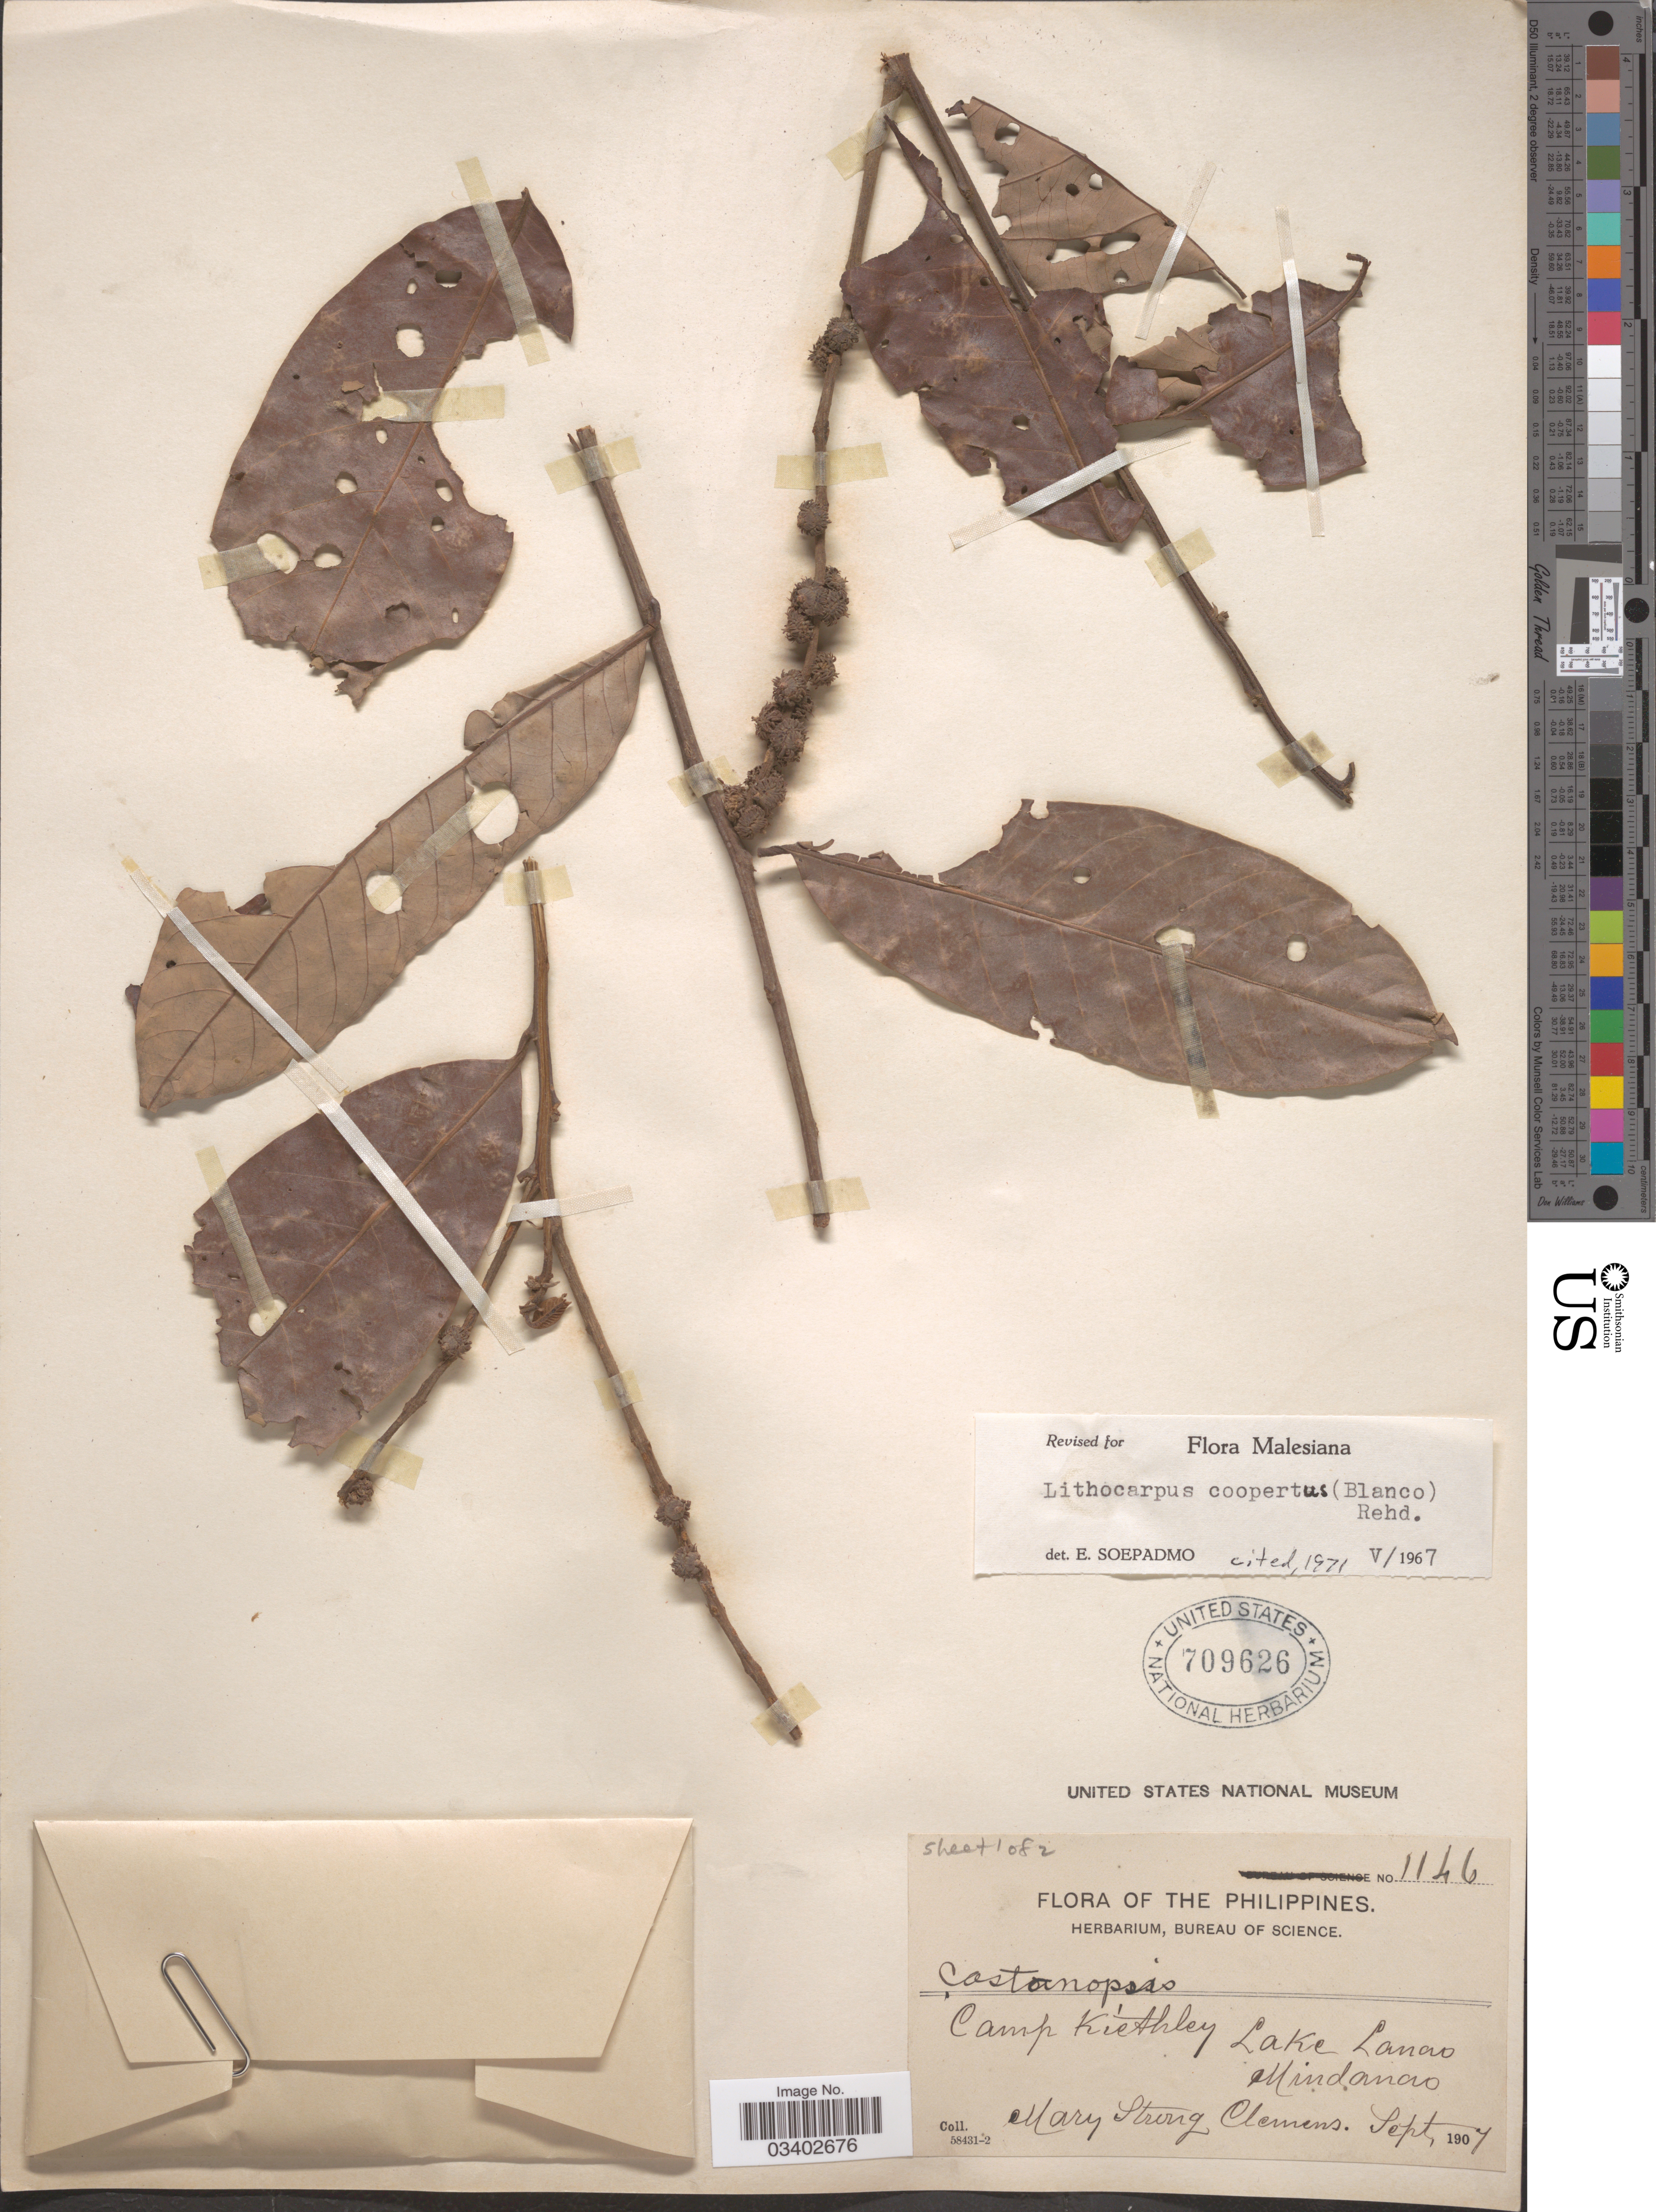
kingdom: Plantae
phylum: Tracheophyta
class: Magnoliopsida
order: Fagales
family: Fagaceae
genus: Lithocarpus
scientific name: Lithocarpus coopertus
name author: (Blanco) Rehder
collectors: M. S. Clemens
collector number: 1146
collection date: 1907-09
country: Philippines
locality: Camp Kiethley, Lake Lanao, Mindanao.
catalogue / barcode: US 709626